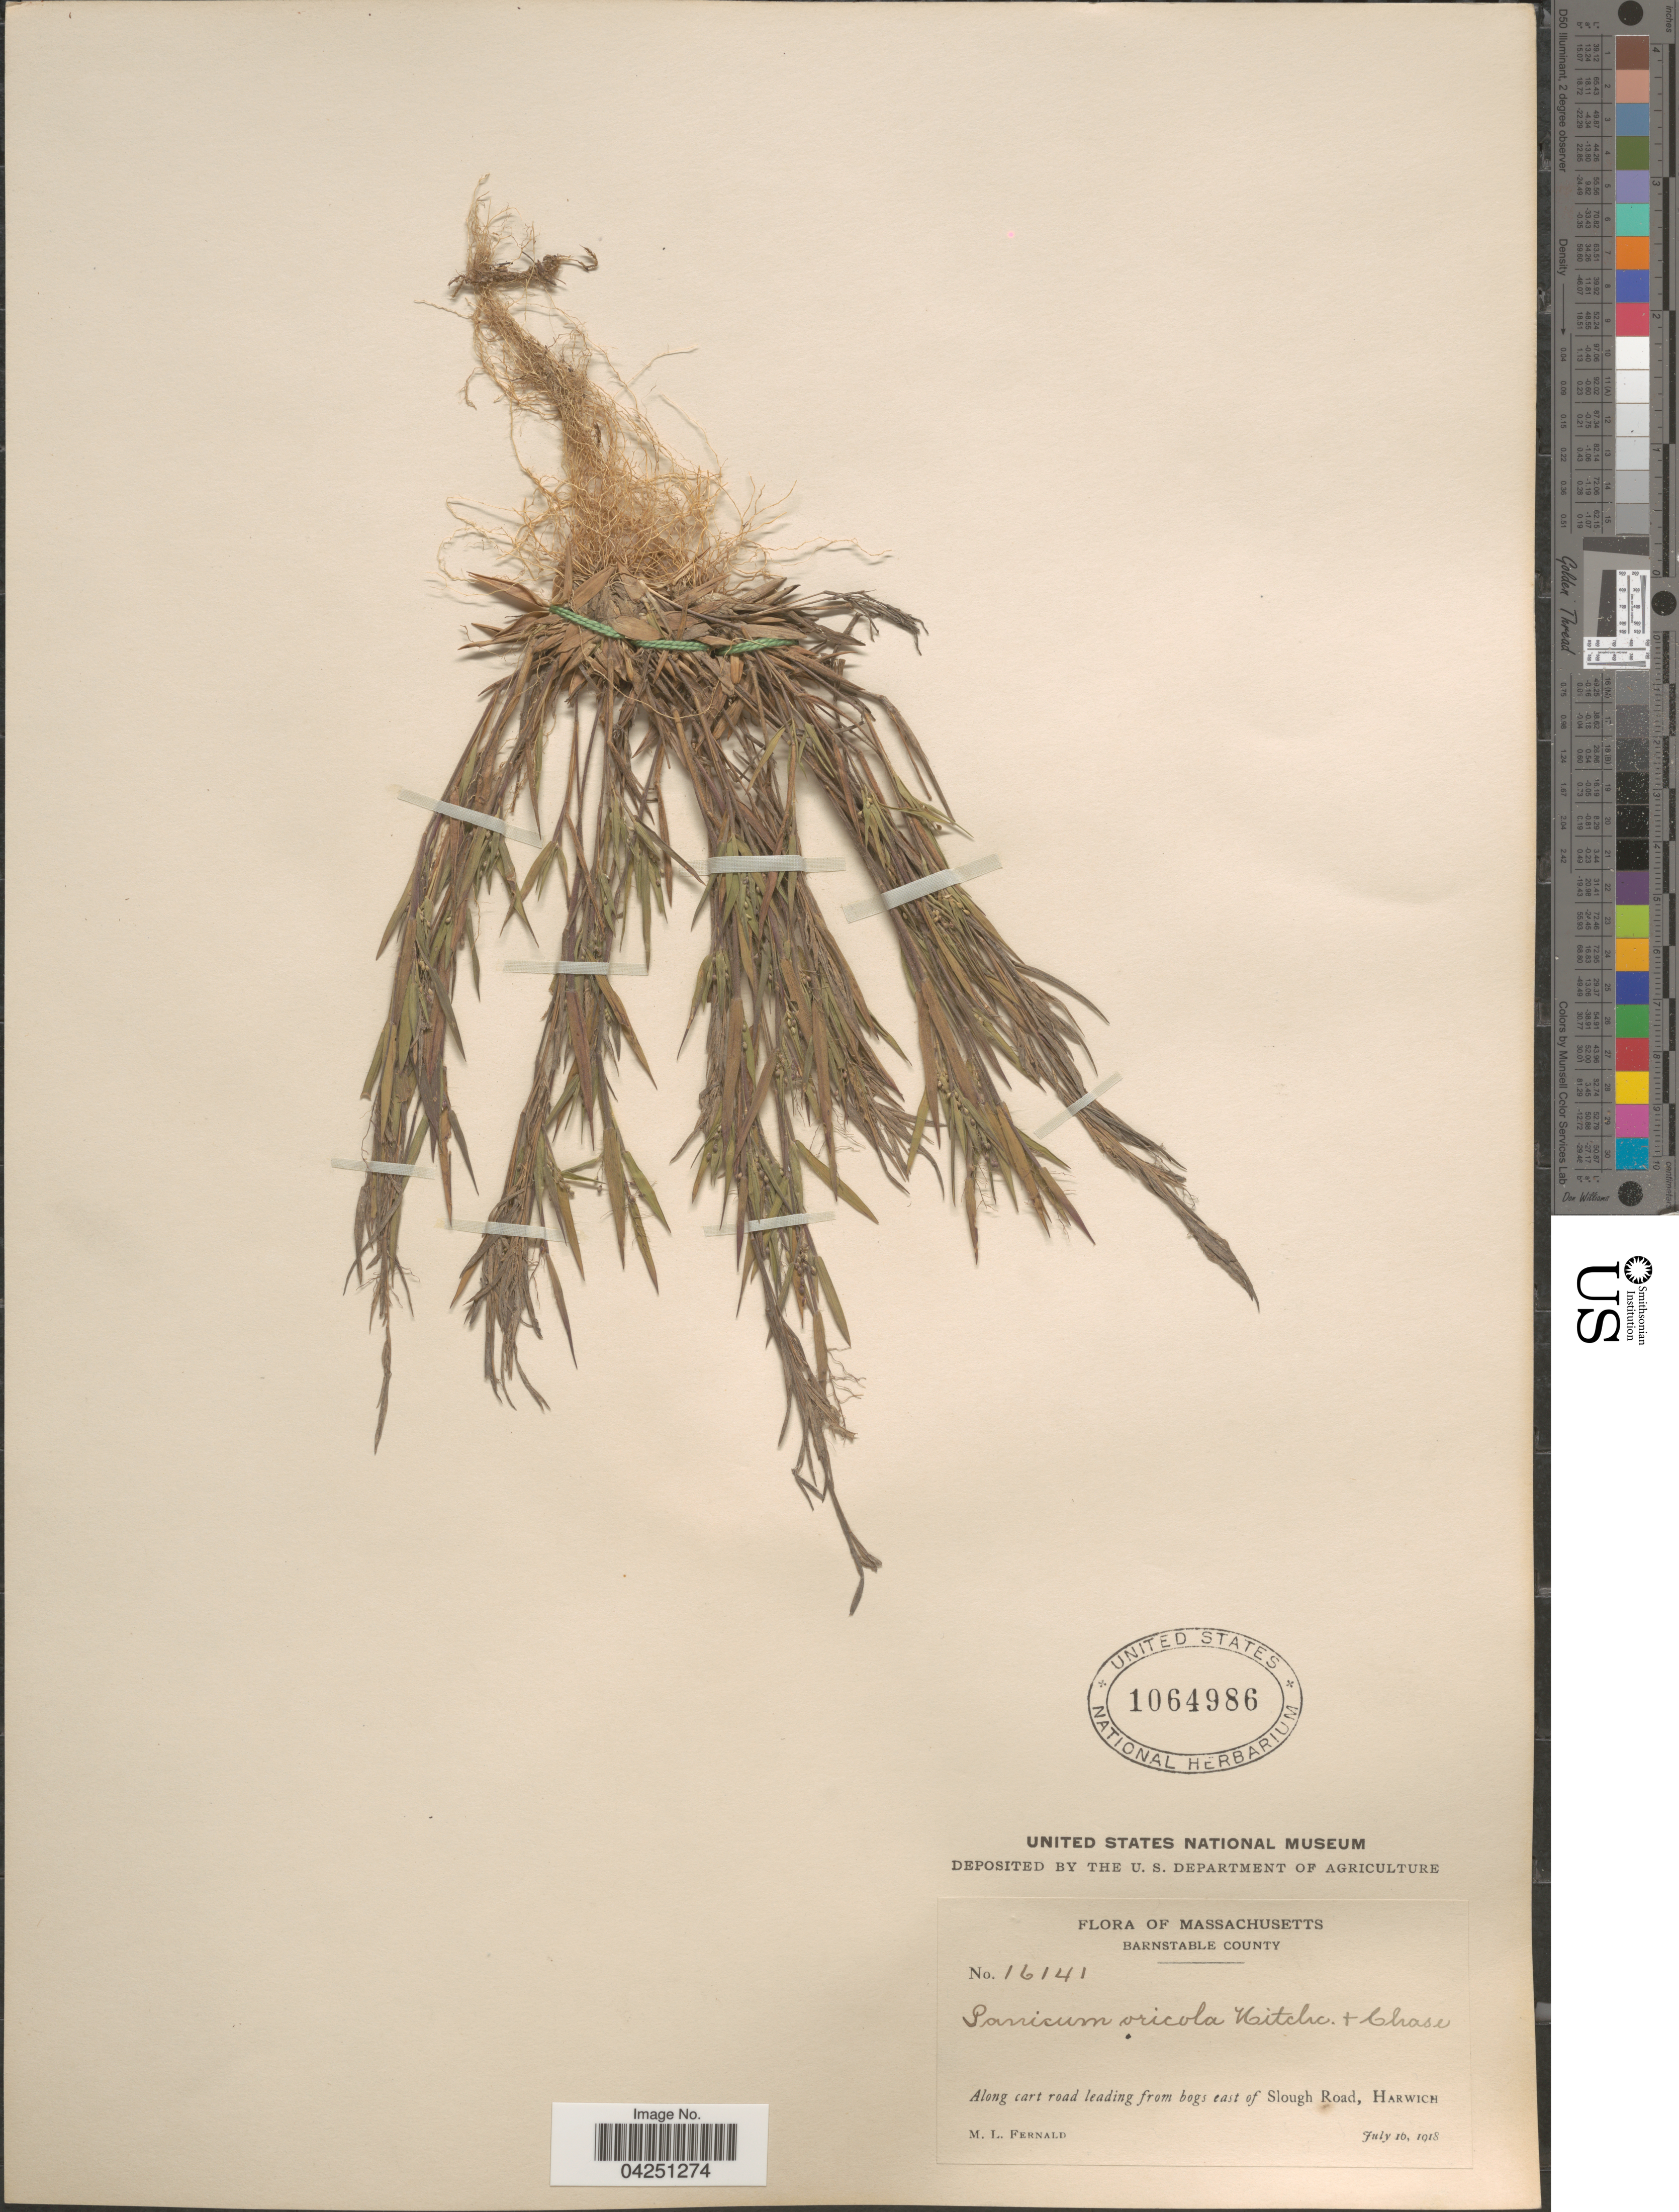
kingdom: Plantae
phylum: Tracheophyta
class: Liliopsida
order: Poales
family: Poaceae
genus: Dichanthelium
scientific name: Dichanthelium acuminatum var. acuminatum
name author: (Sw.) Gould & C.A. Clark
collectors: M. L. Fernald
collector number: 16141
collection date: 1918-07-16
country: United States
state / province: Massachusetts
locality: Barnstable County. Along cart road leading from bogs east of Slough Road, Harwich.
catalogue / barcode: US 1064986